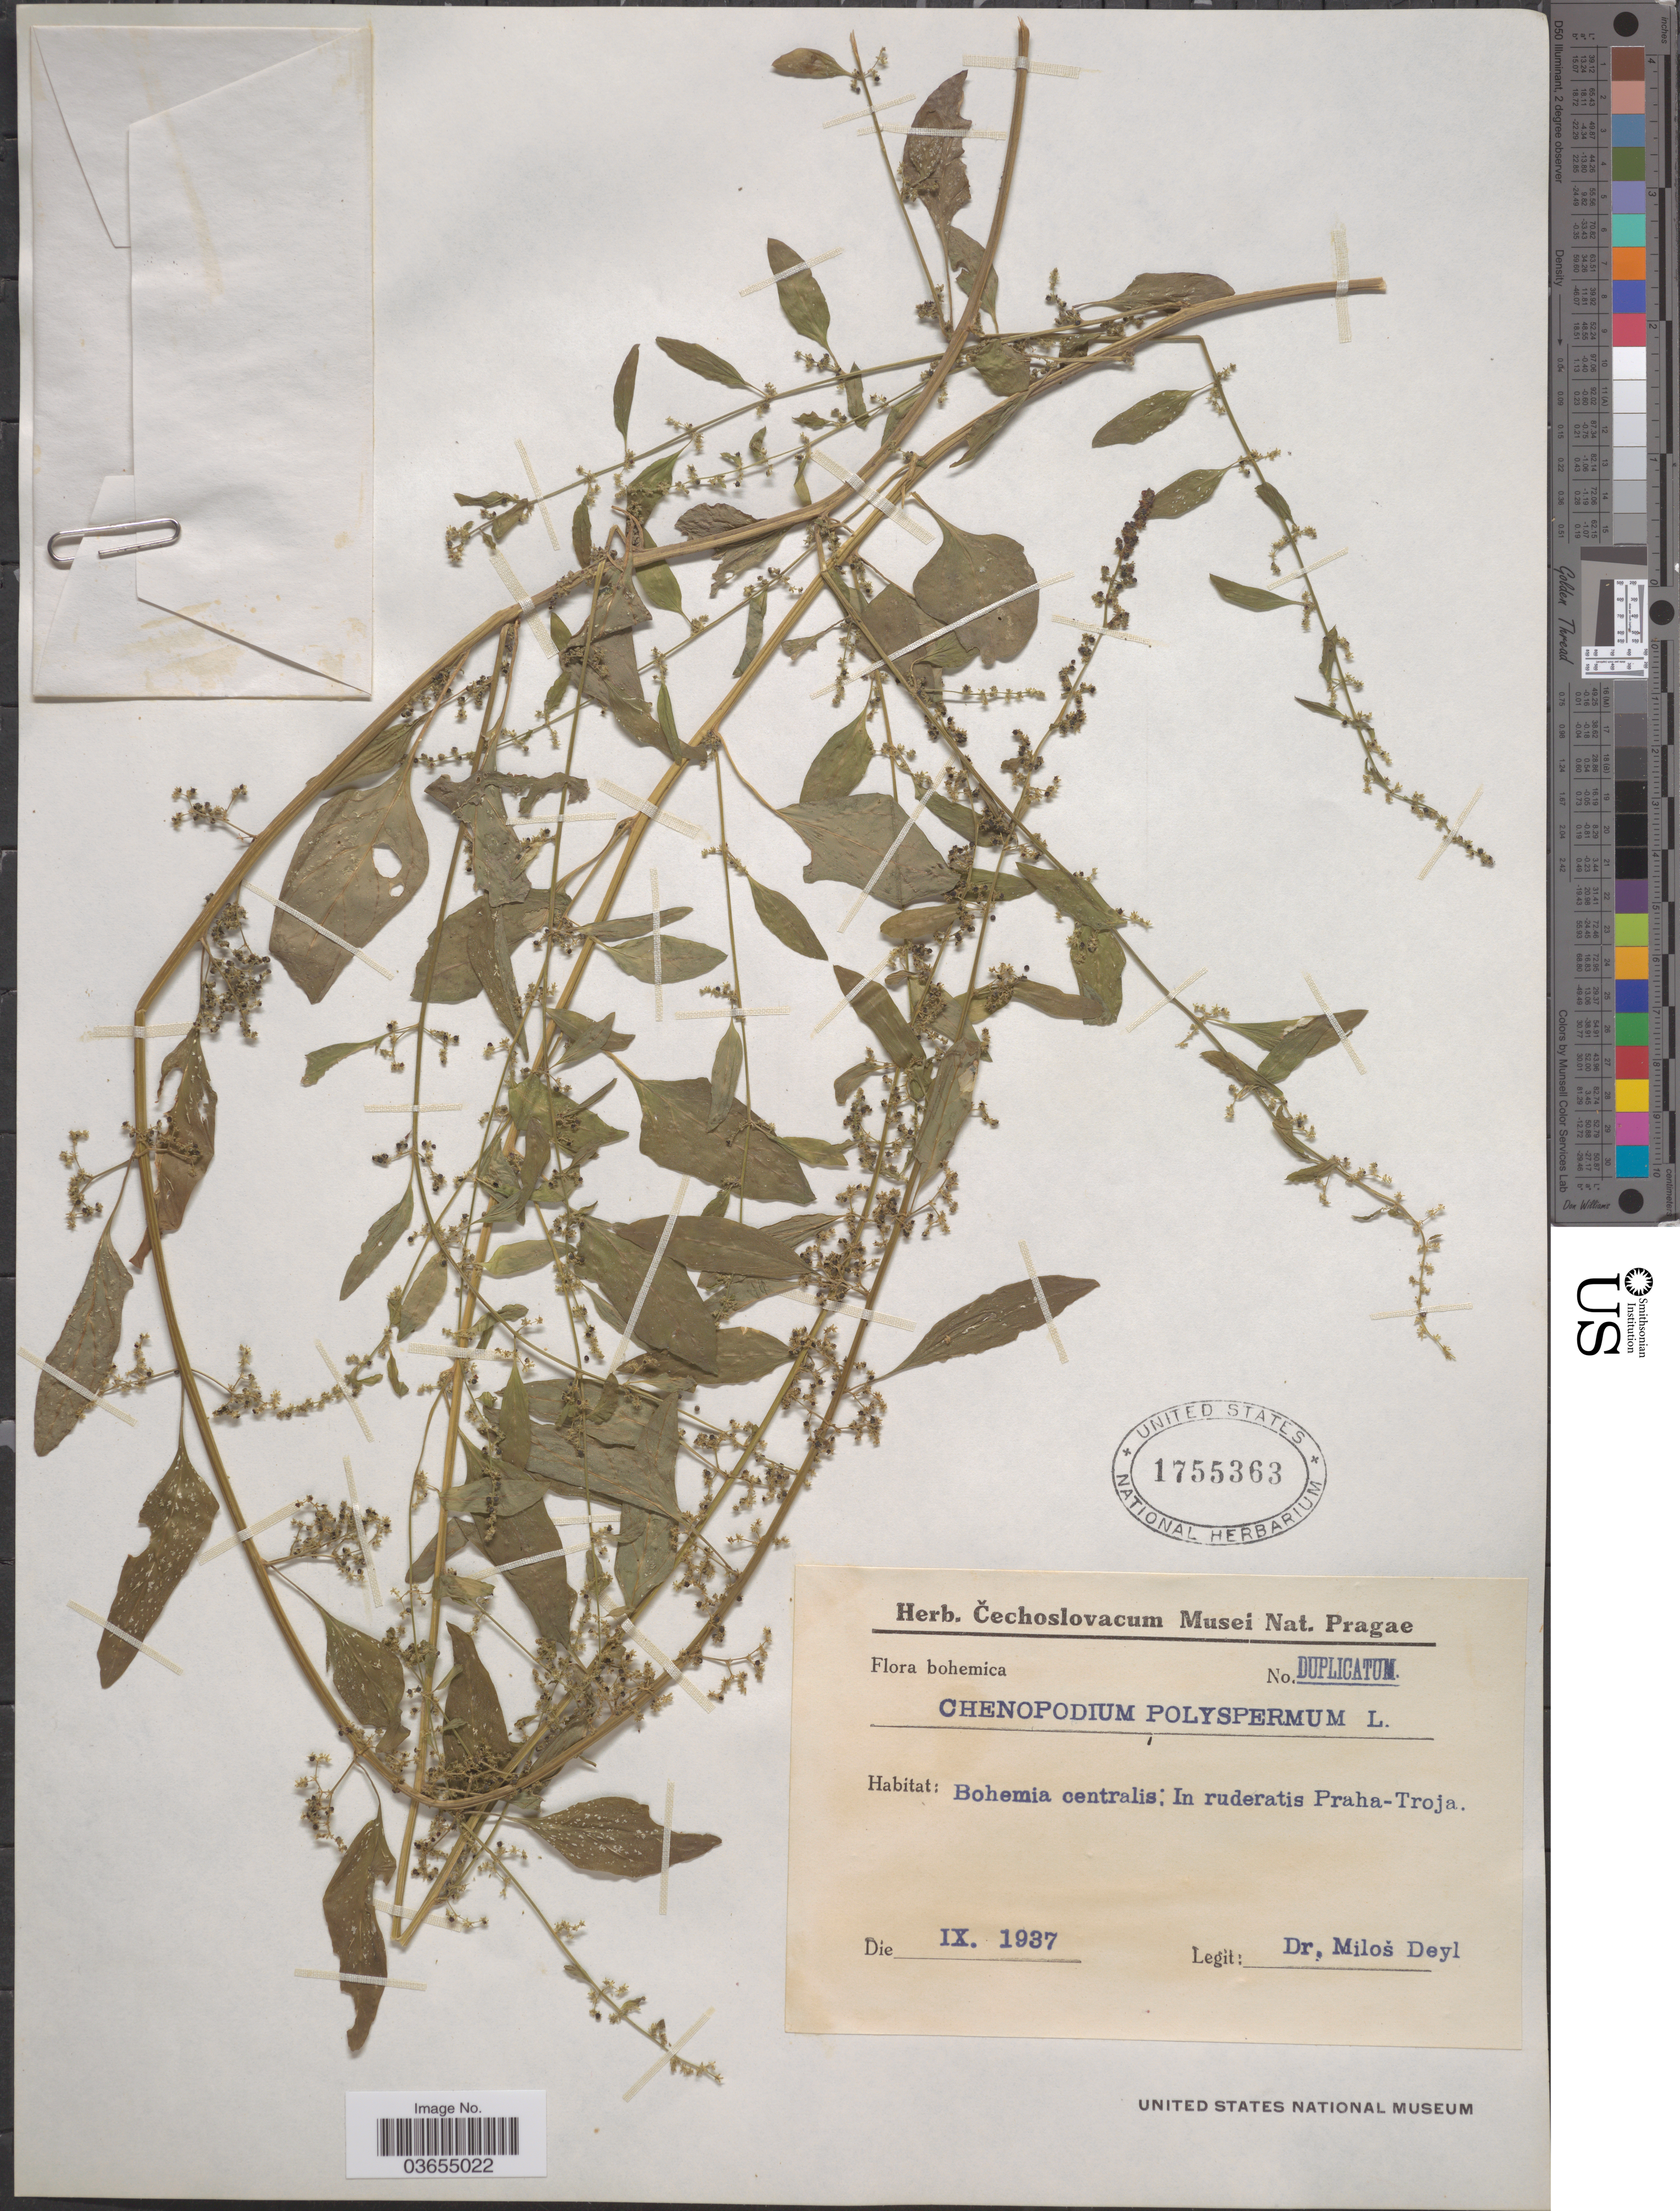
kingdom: Plantae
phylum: Tracheophyta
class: Magnoliopsida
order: Caryophyllales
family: Amaranthaceae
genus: Lipandra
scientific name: Lipandra polysperma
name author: (L.) S. Fuentes et al.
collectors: M. Deyl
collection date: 1937-09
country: Czechia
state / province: Central Bohemian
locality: Bohemica. Bohemia centralis: In ruderatis Praha-Troja.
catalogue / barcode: US 1755363